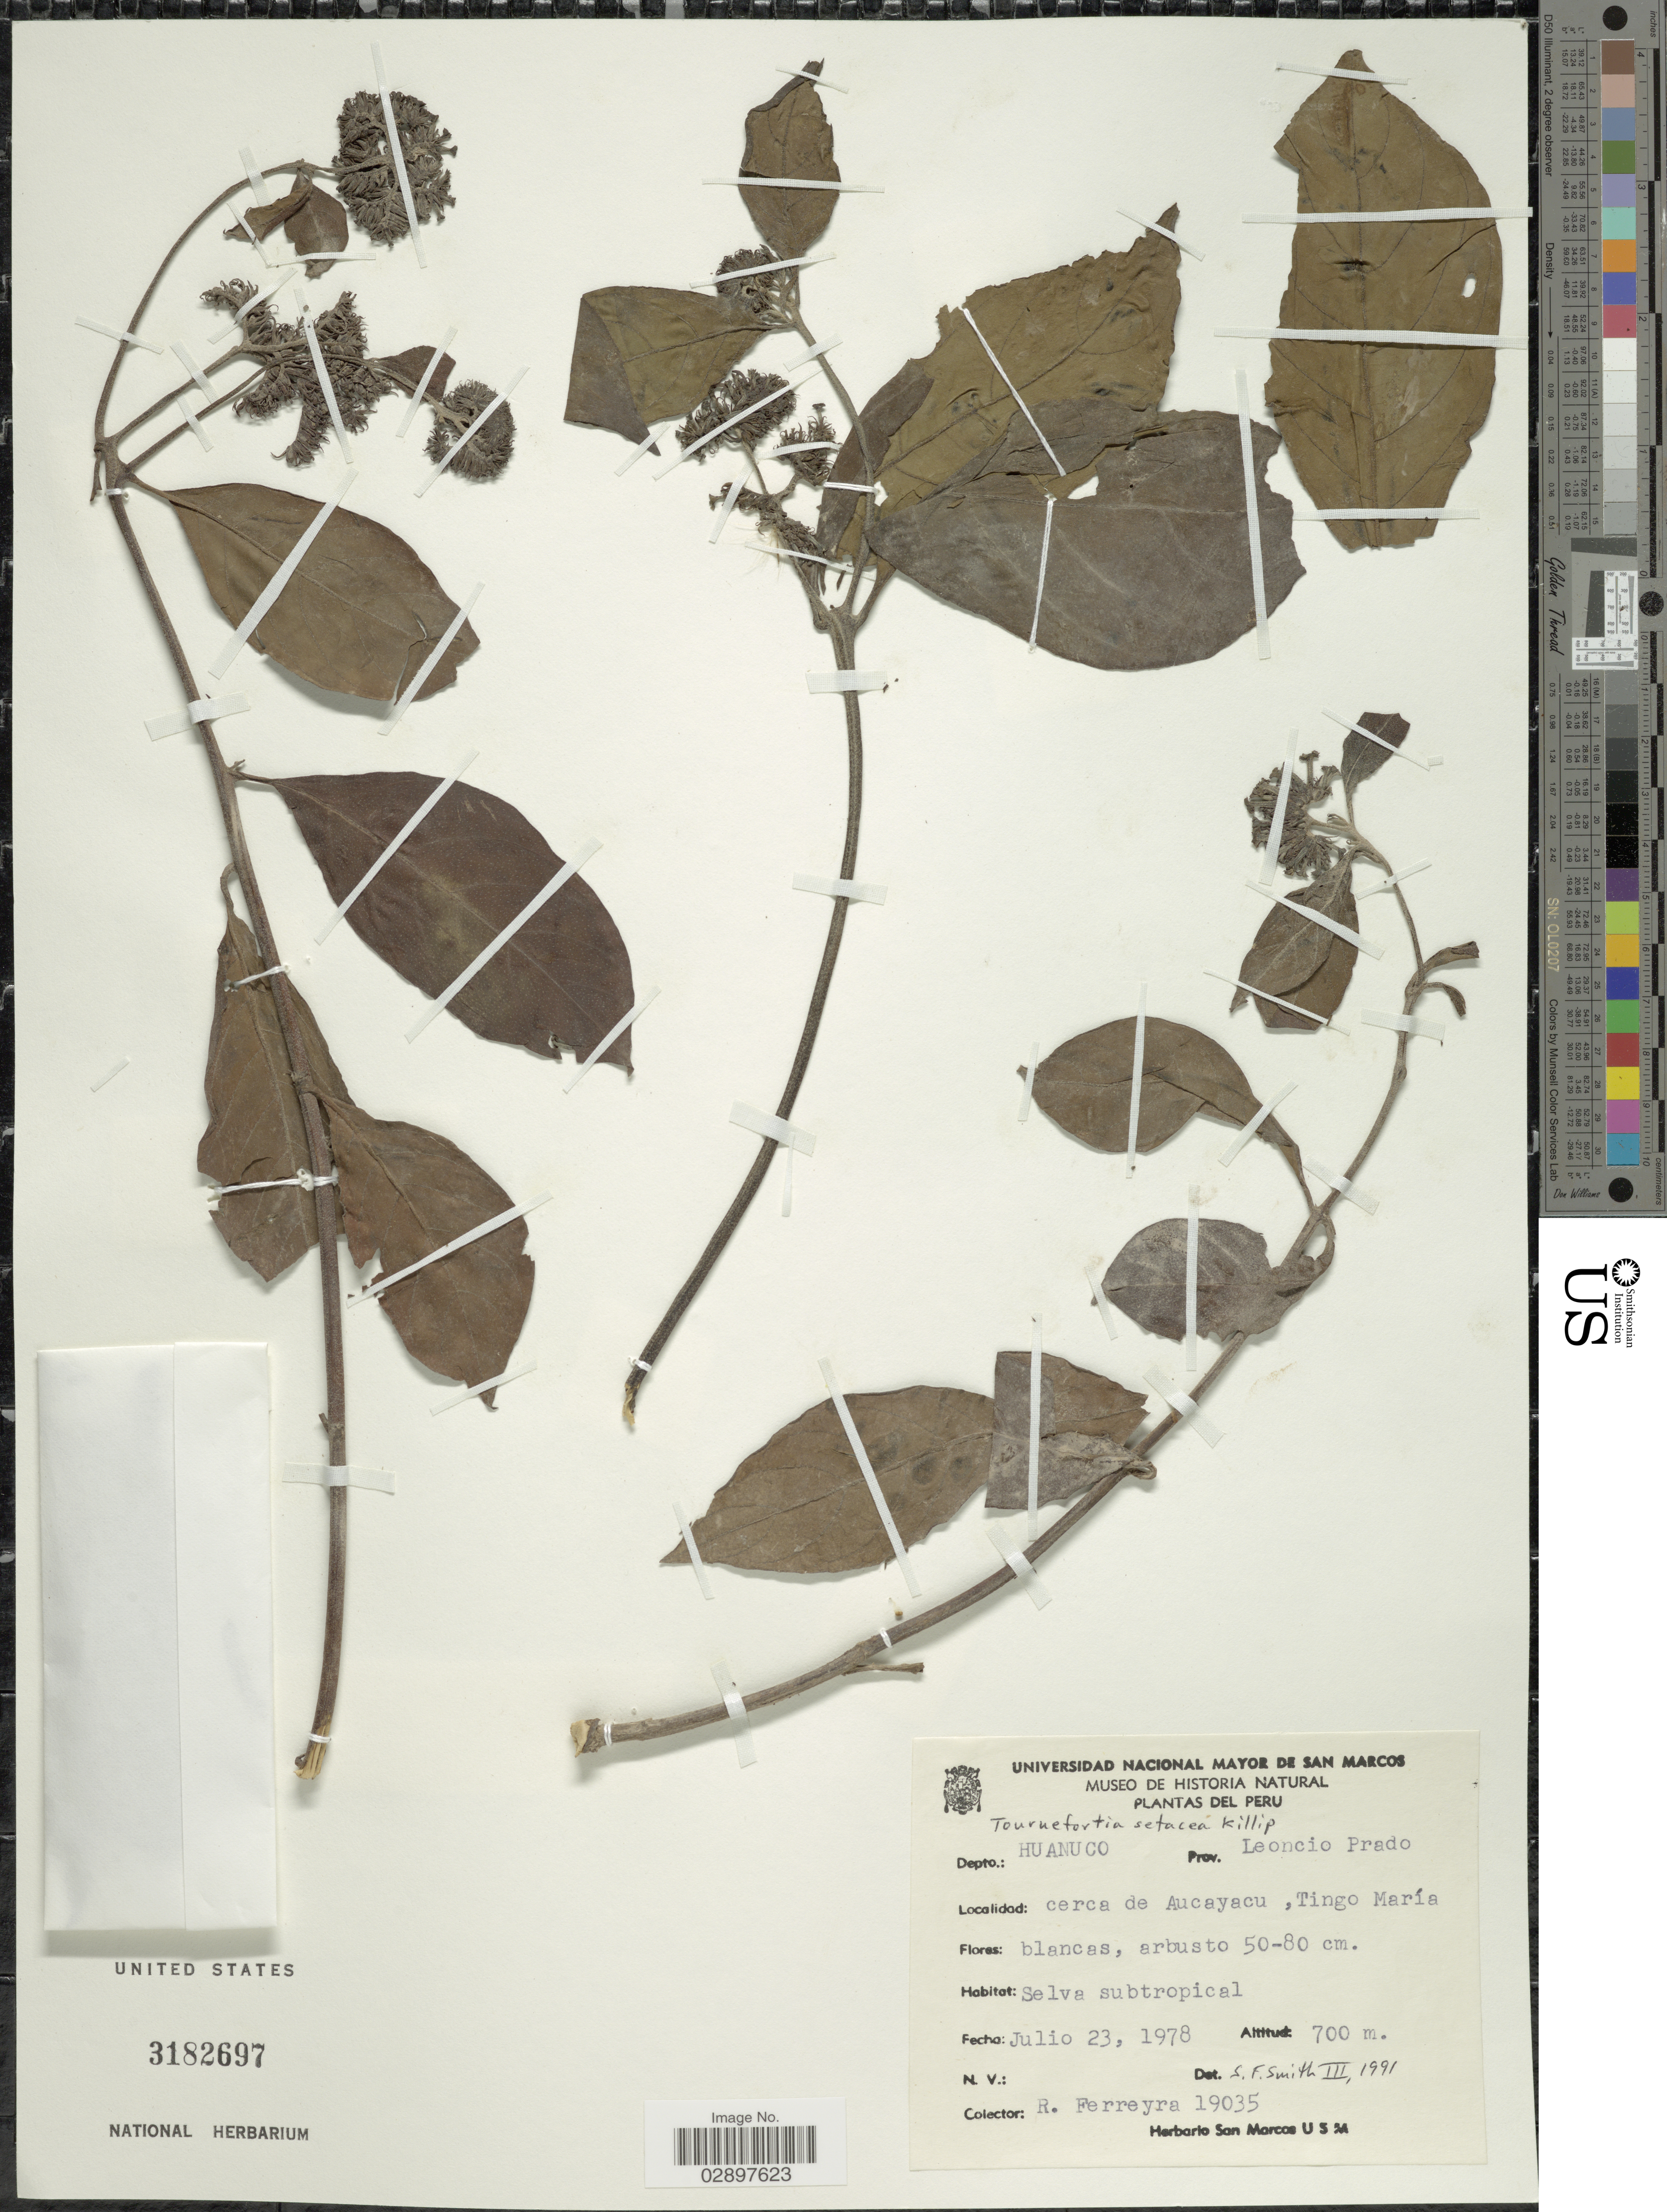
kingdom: Plantae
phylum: Tracheophyta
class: Magnoliopsida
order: Boraginales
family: Heliotropiaceae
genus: Tournefortia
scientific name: Tournefortia setacea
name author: Killip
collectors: R. A. Ferreyra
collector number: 19035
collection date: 1978-07-23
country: Peru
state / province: Huánuco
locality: Depto.: Huanuco. Prov. Leoncio Prado. Cerca de Aucayacu, Tingo María.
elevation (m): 700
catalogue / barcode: US 3182697